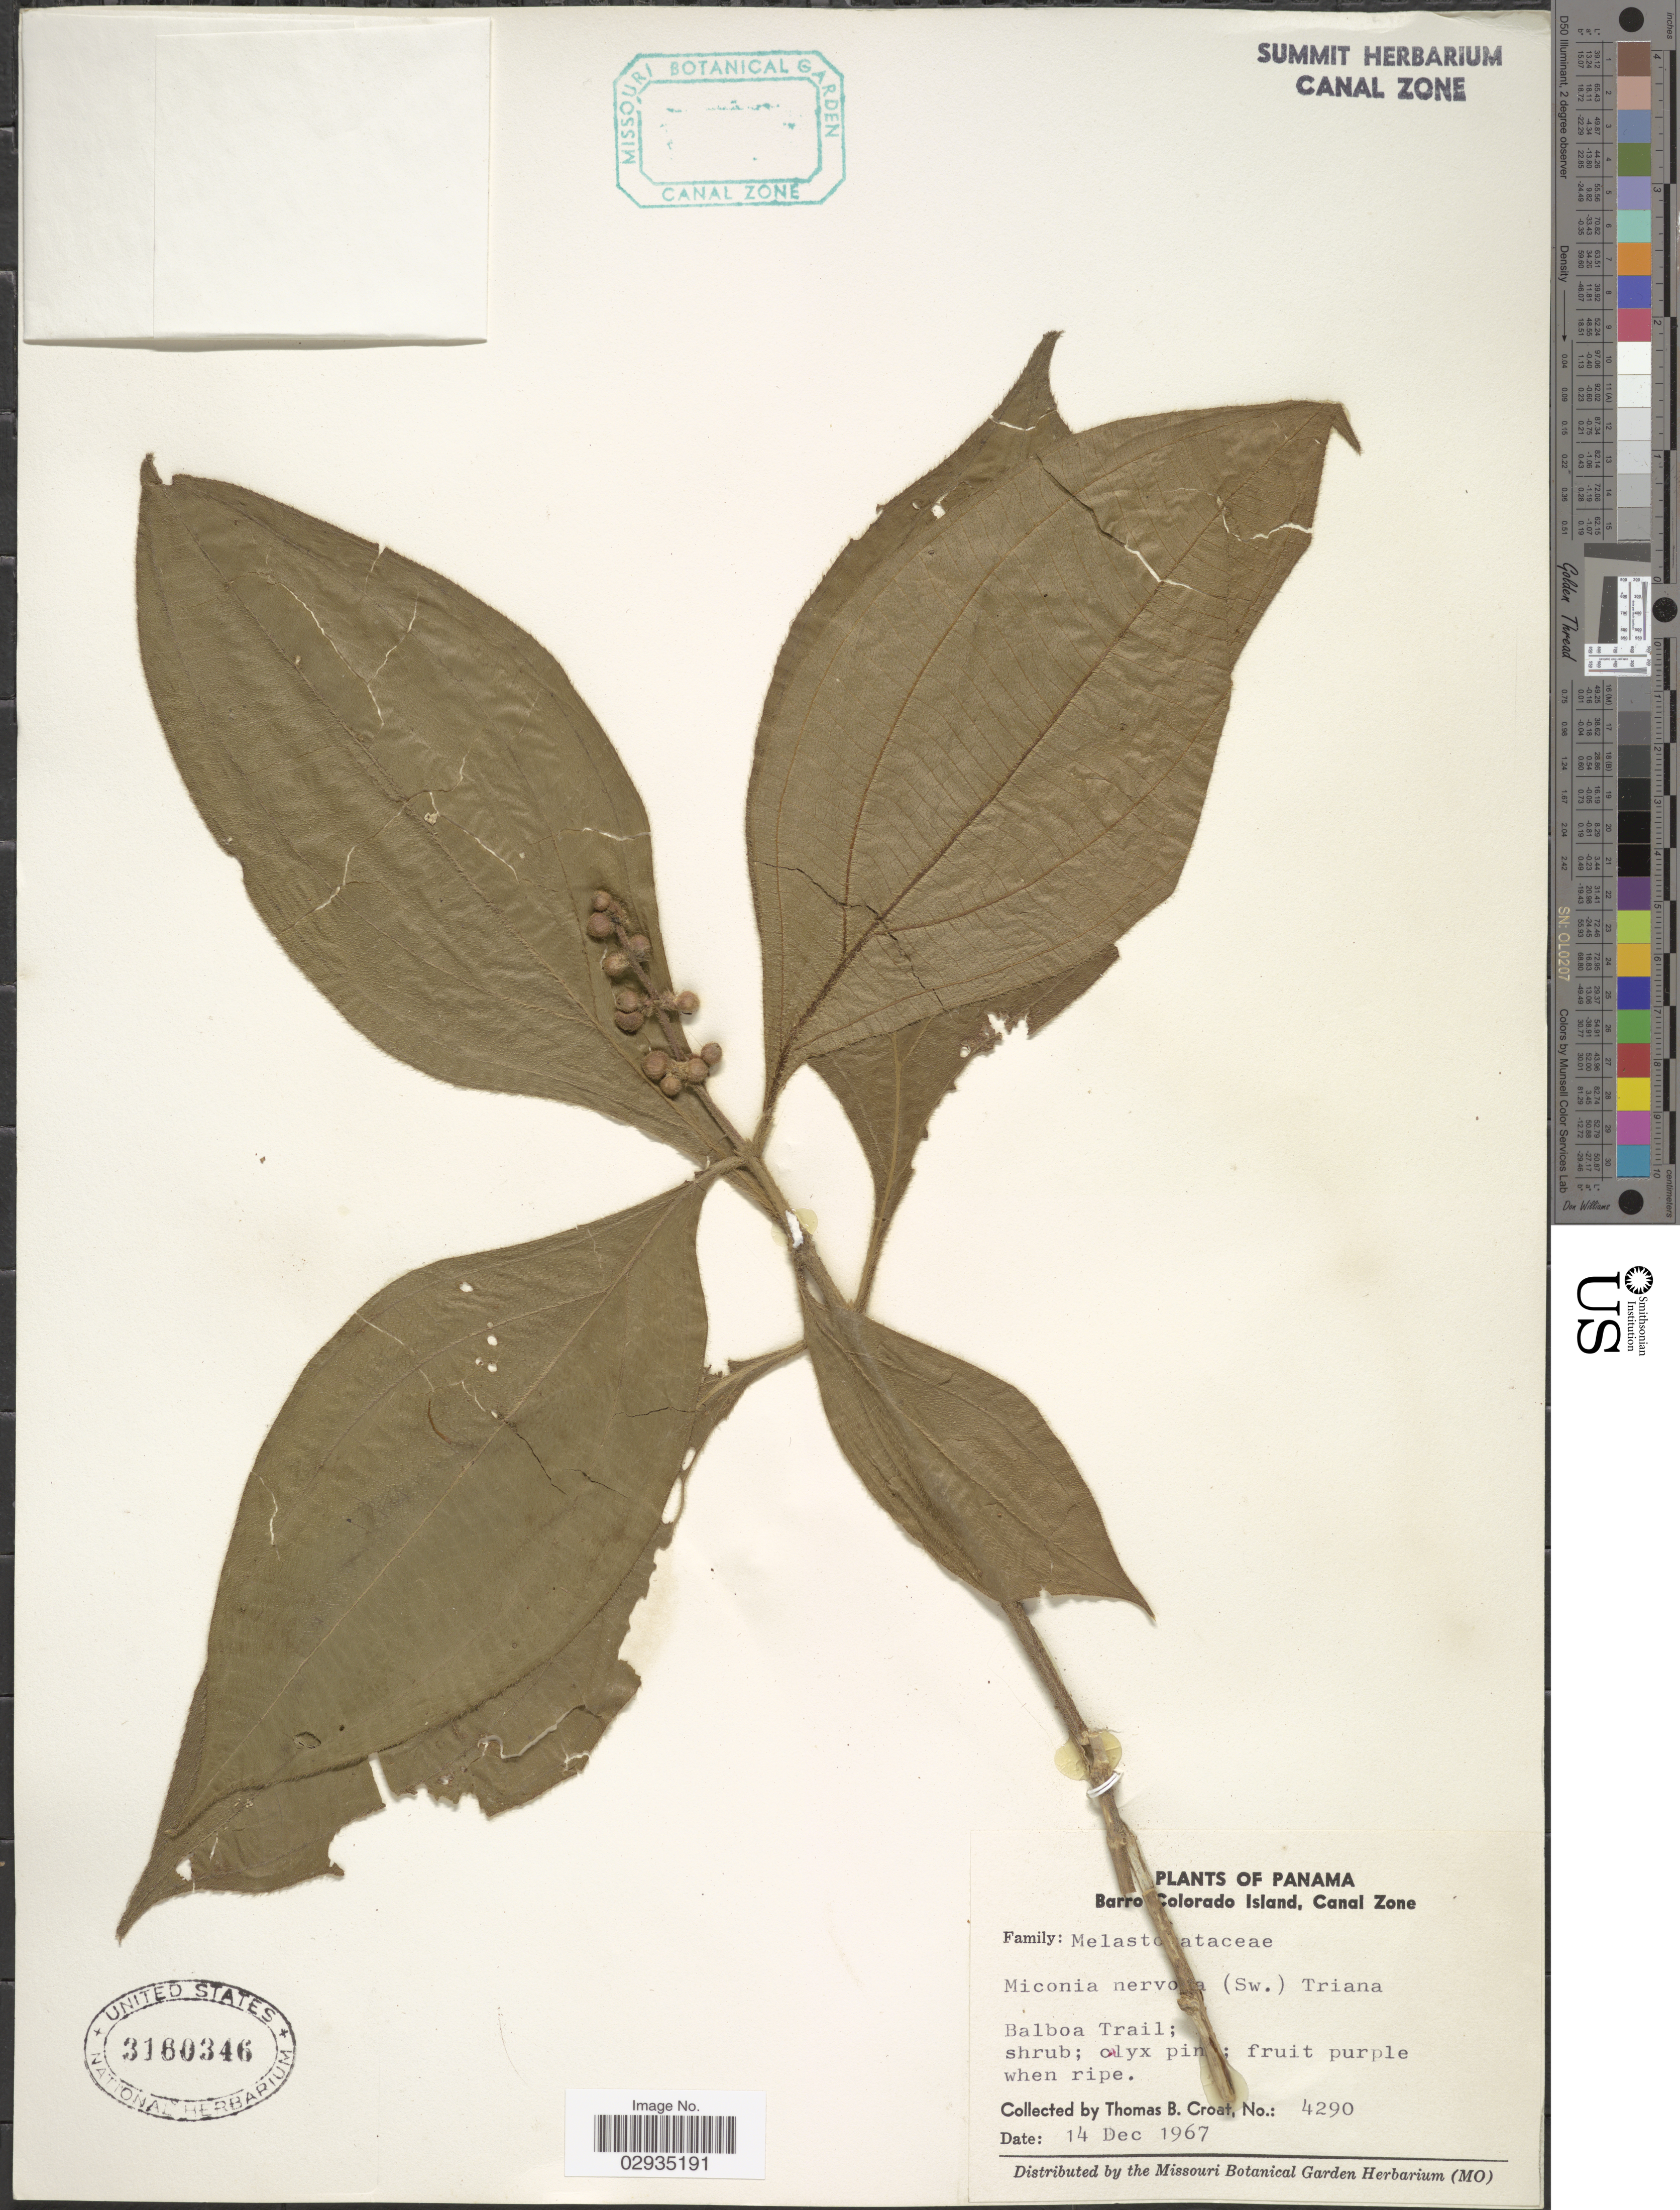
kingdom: Plantae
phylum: Tracheophyta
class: Magnoliopsida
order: Myrtales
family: Melastomataceae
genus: Miconia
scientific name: Miconia nervosa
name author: (Sm.) Triana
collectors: T. B. Croat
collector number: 4290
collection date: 1967-12-14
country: Panama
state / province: Panamá Oeste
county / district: Canal Zone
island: Barro Colorado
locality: Barro Colorado Island, Canal Zone, Balboa Trail.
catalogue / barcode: US 3160346